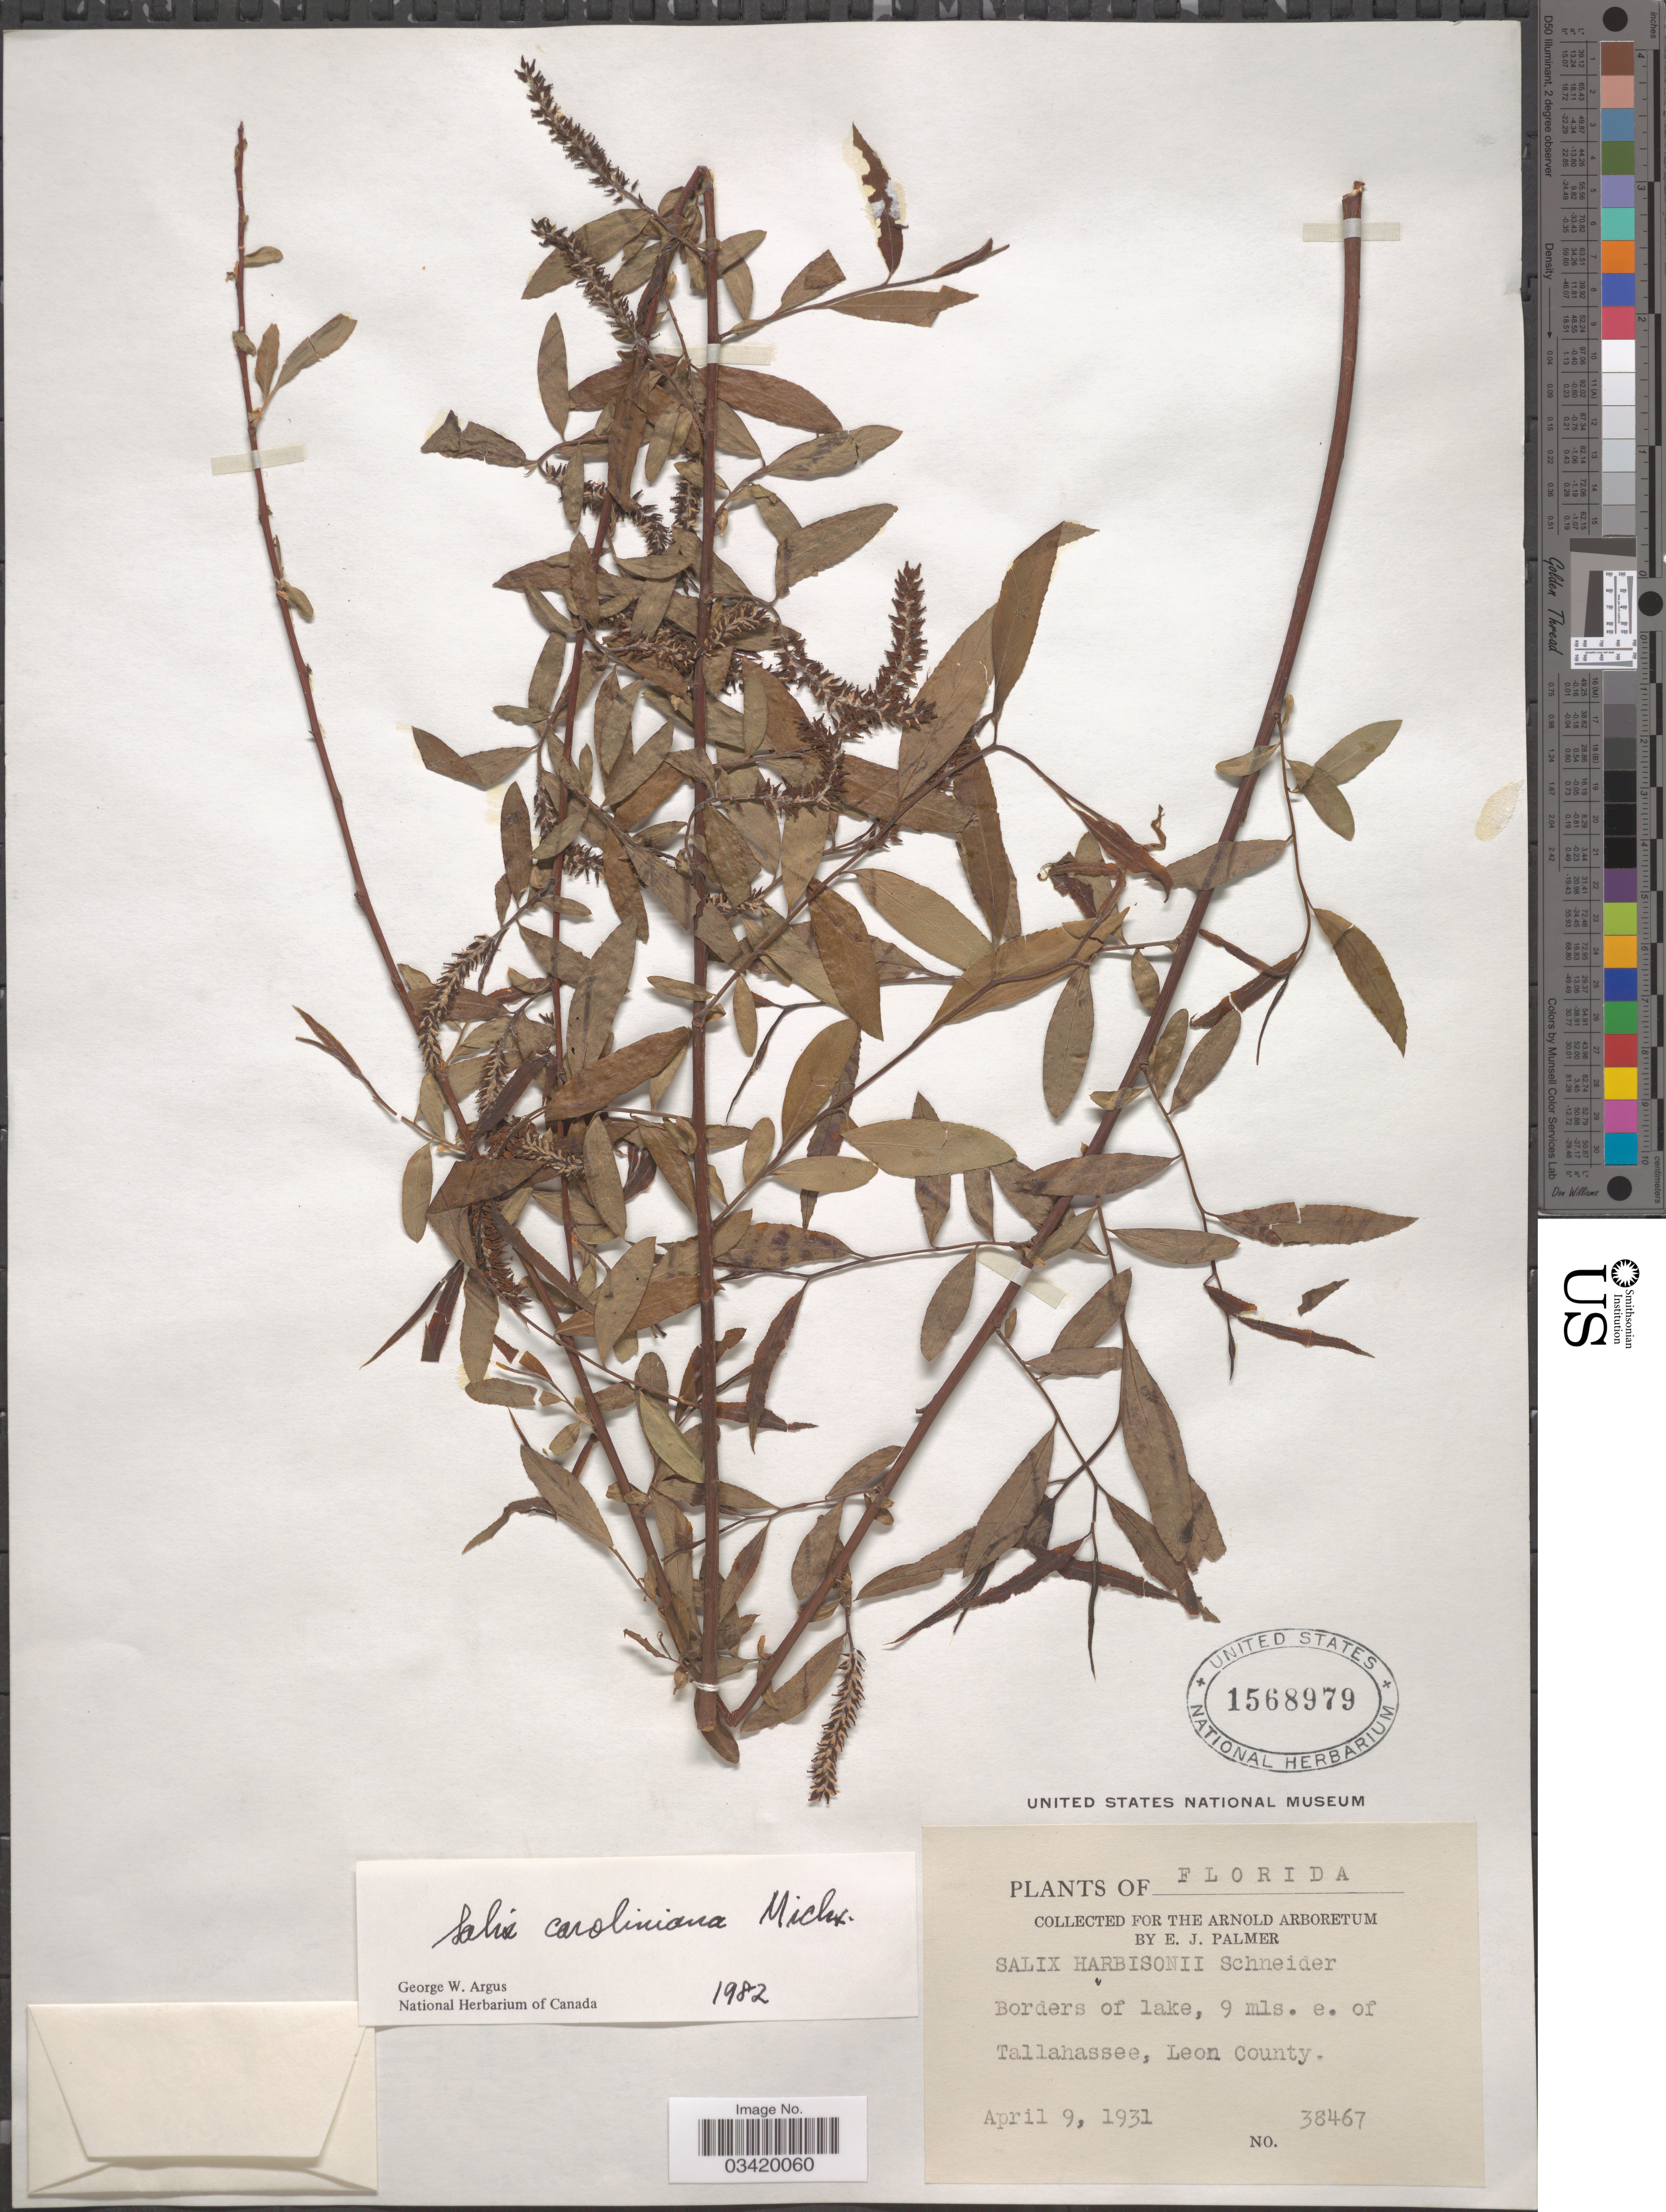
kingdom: Plantae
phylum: Tracheophyta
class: Magnoliopsida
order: Malpighiales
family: Salicaceae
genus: Salix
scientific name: Salix longipes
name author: Shuttlew. ex Andersson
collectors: E. J. Palmer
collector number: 38467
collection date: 1931-04-09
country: United States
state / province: Florida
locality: Borders of lake, 9 mls. e. of Tallahassee, Leon County.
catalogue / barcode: US 1568979